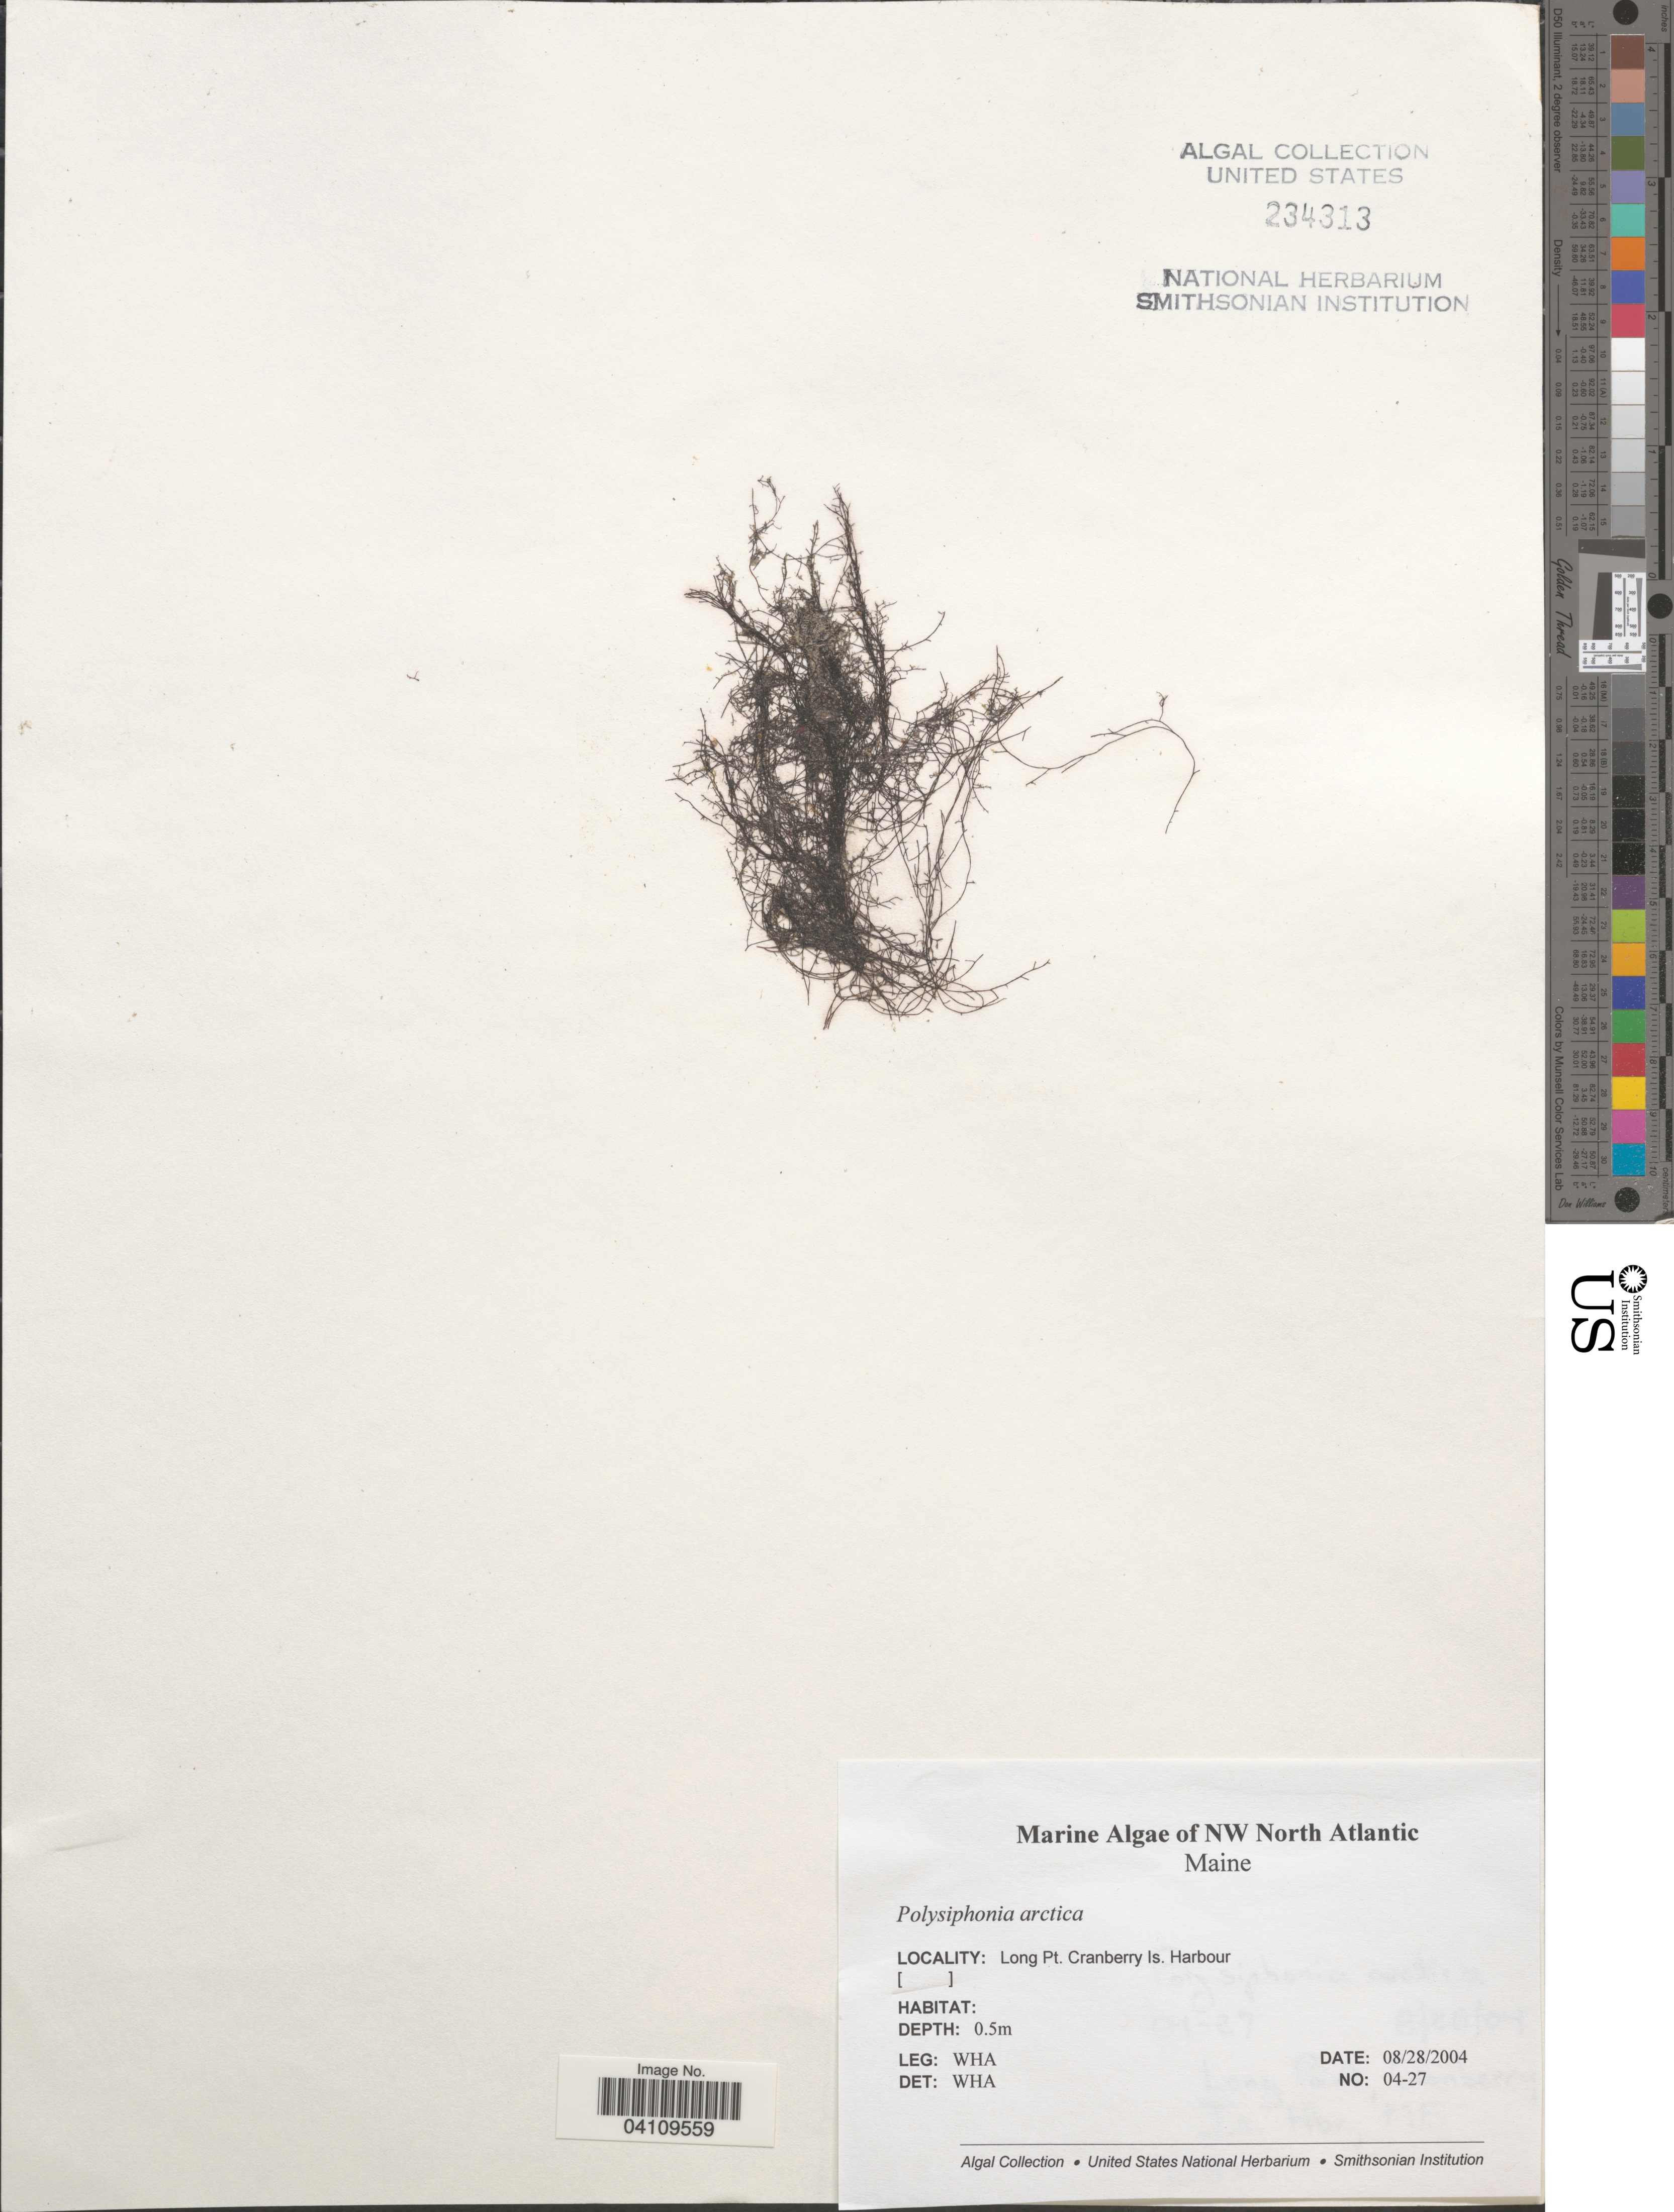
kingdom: Plantae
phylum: Rhodophyta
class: Florideophyceae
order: Ceramiales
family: Rhodomelaceae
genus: Savoiea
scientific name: Savoiea arctica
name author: (J. Agardh) M.J. Wynne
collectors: W. H. Adey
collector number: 04-27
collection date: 2004-08-28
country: United States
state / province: Maine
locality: NW North Atlantic. Long Pt. Cranberry Is. Harbour.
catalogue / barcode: US 234313